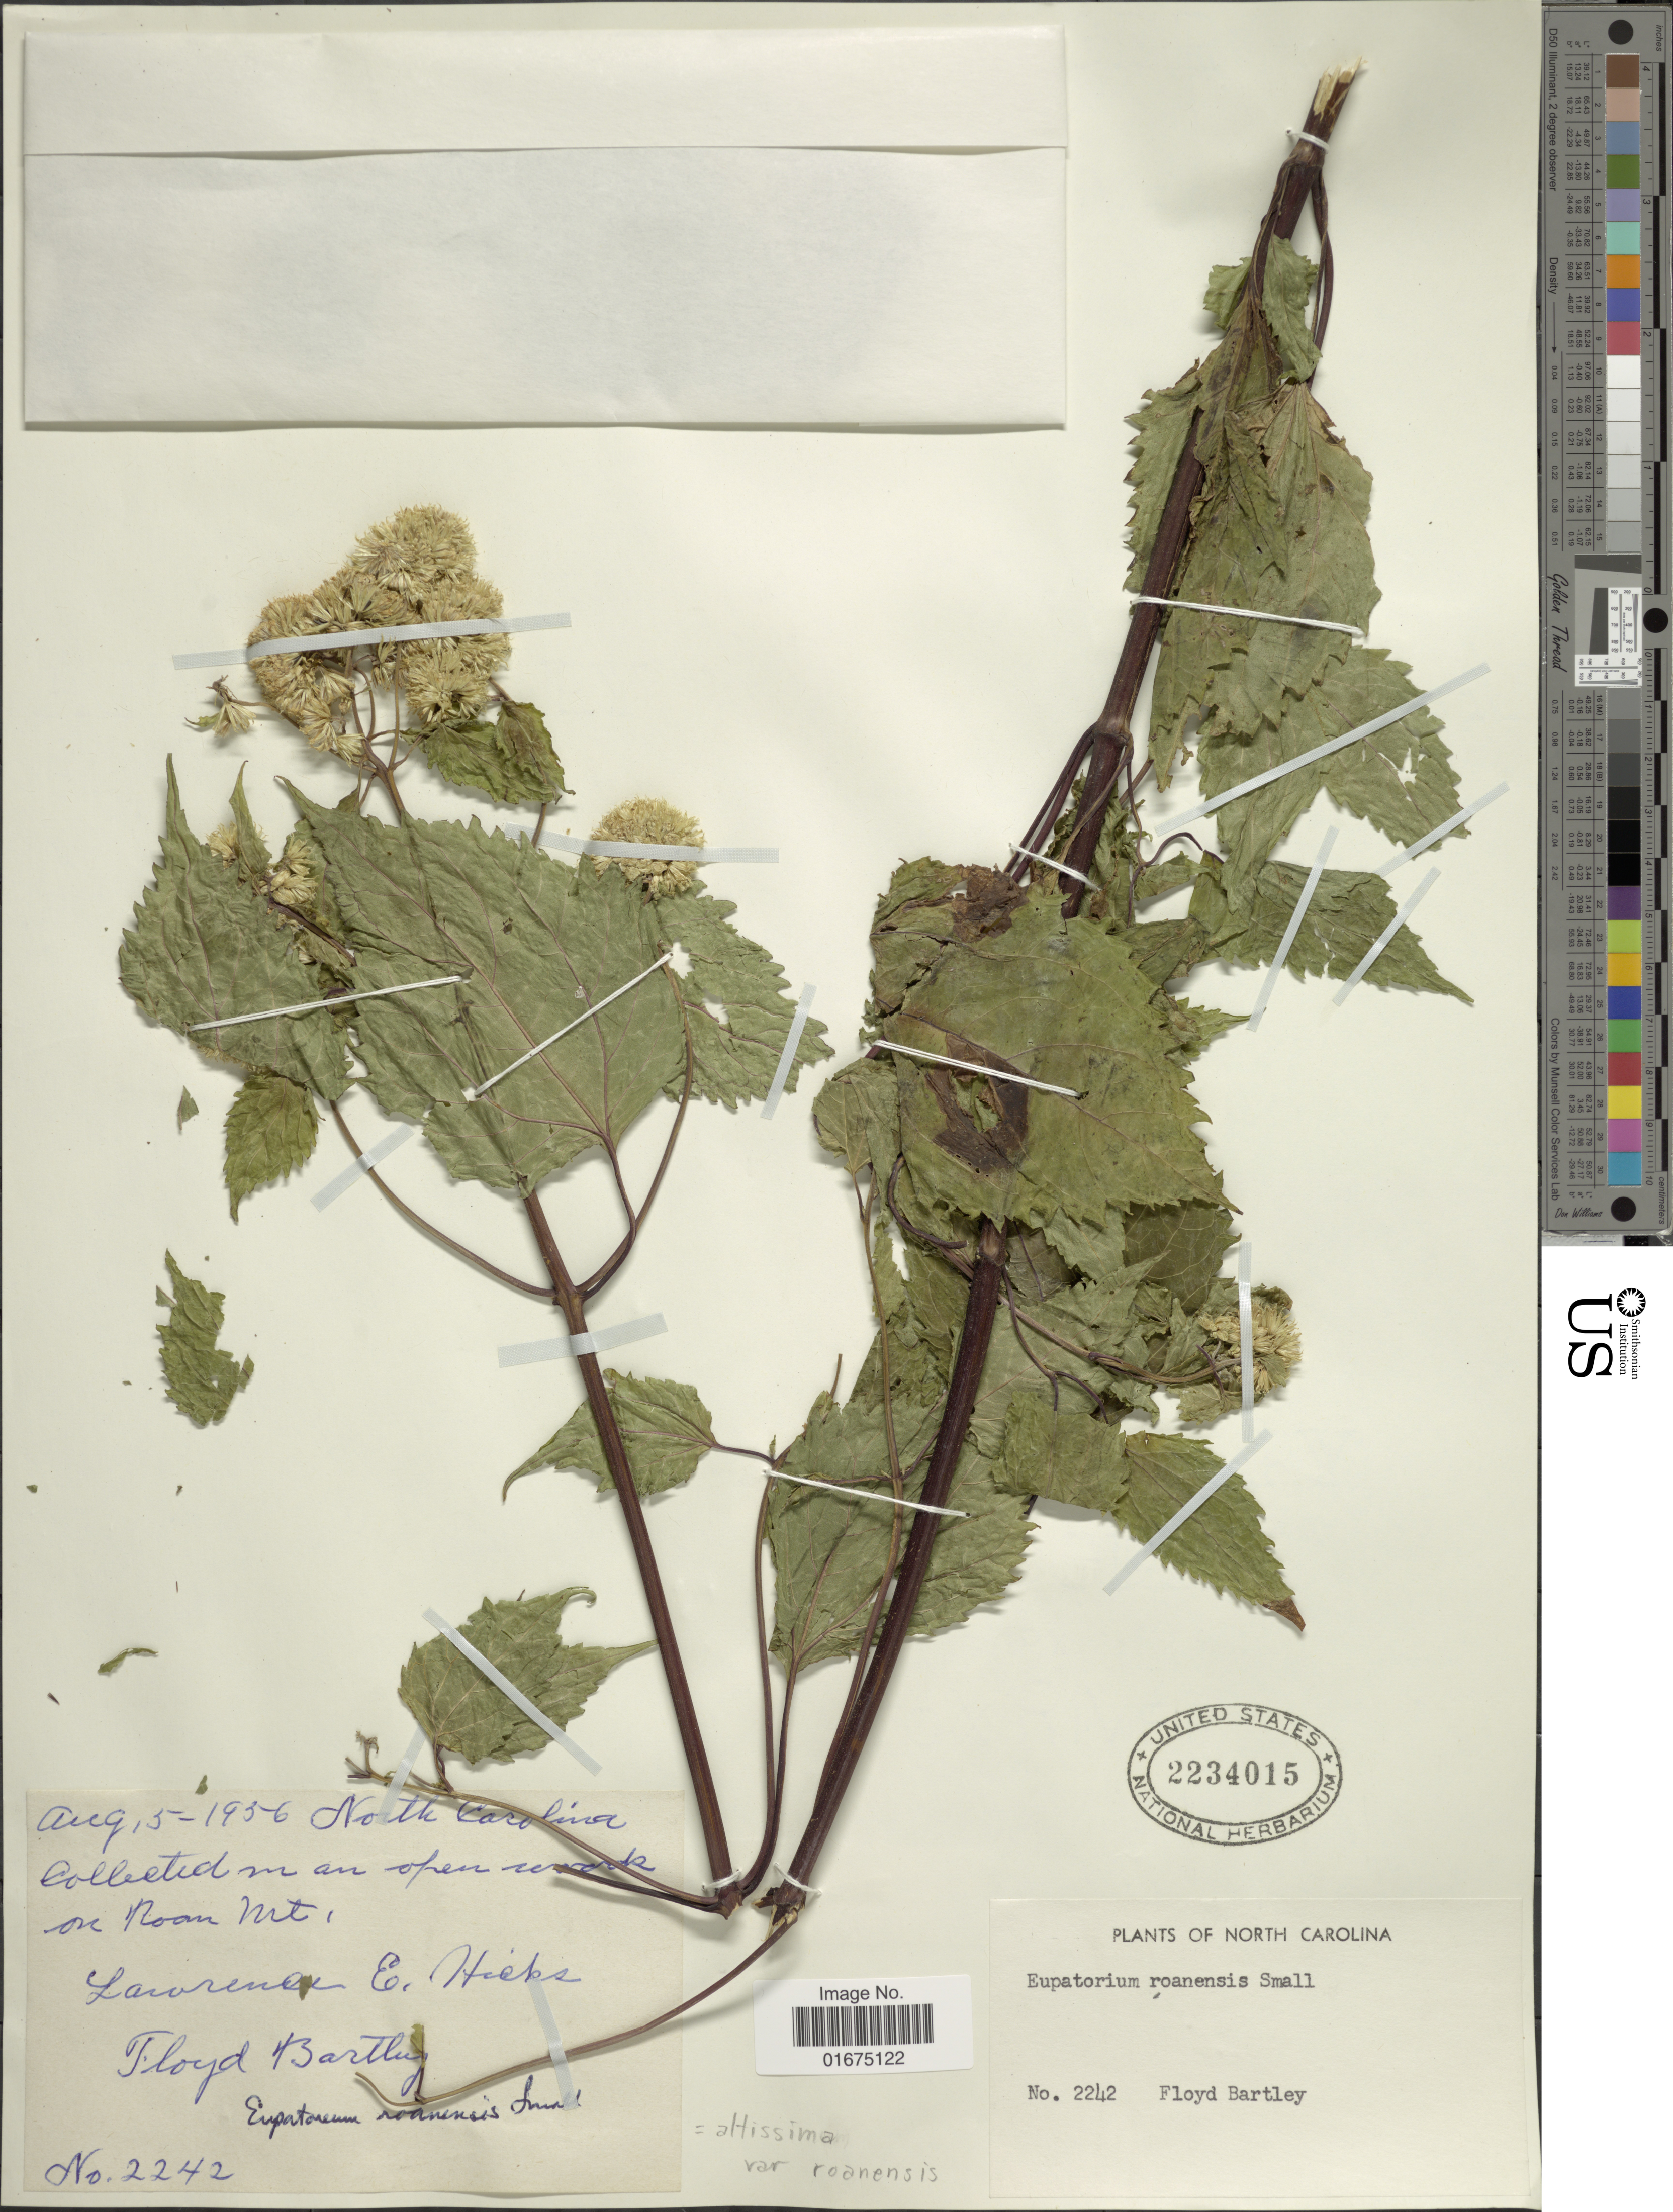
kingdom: Plantae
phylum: Tracheophyta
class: Magnoliopsida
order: Asterales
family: Asteraceae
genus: Ageratina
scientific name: Ageratina altissima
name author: (L.) R.M. King & H. Rob.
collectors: F. Bartley & L. E. Hicks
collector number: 2242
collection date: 1956-08-05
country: United States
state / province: North Carolina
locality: Near open woods on Roan Mt.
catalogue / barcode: US 2234015